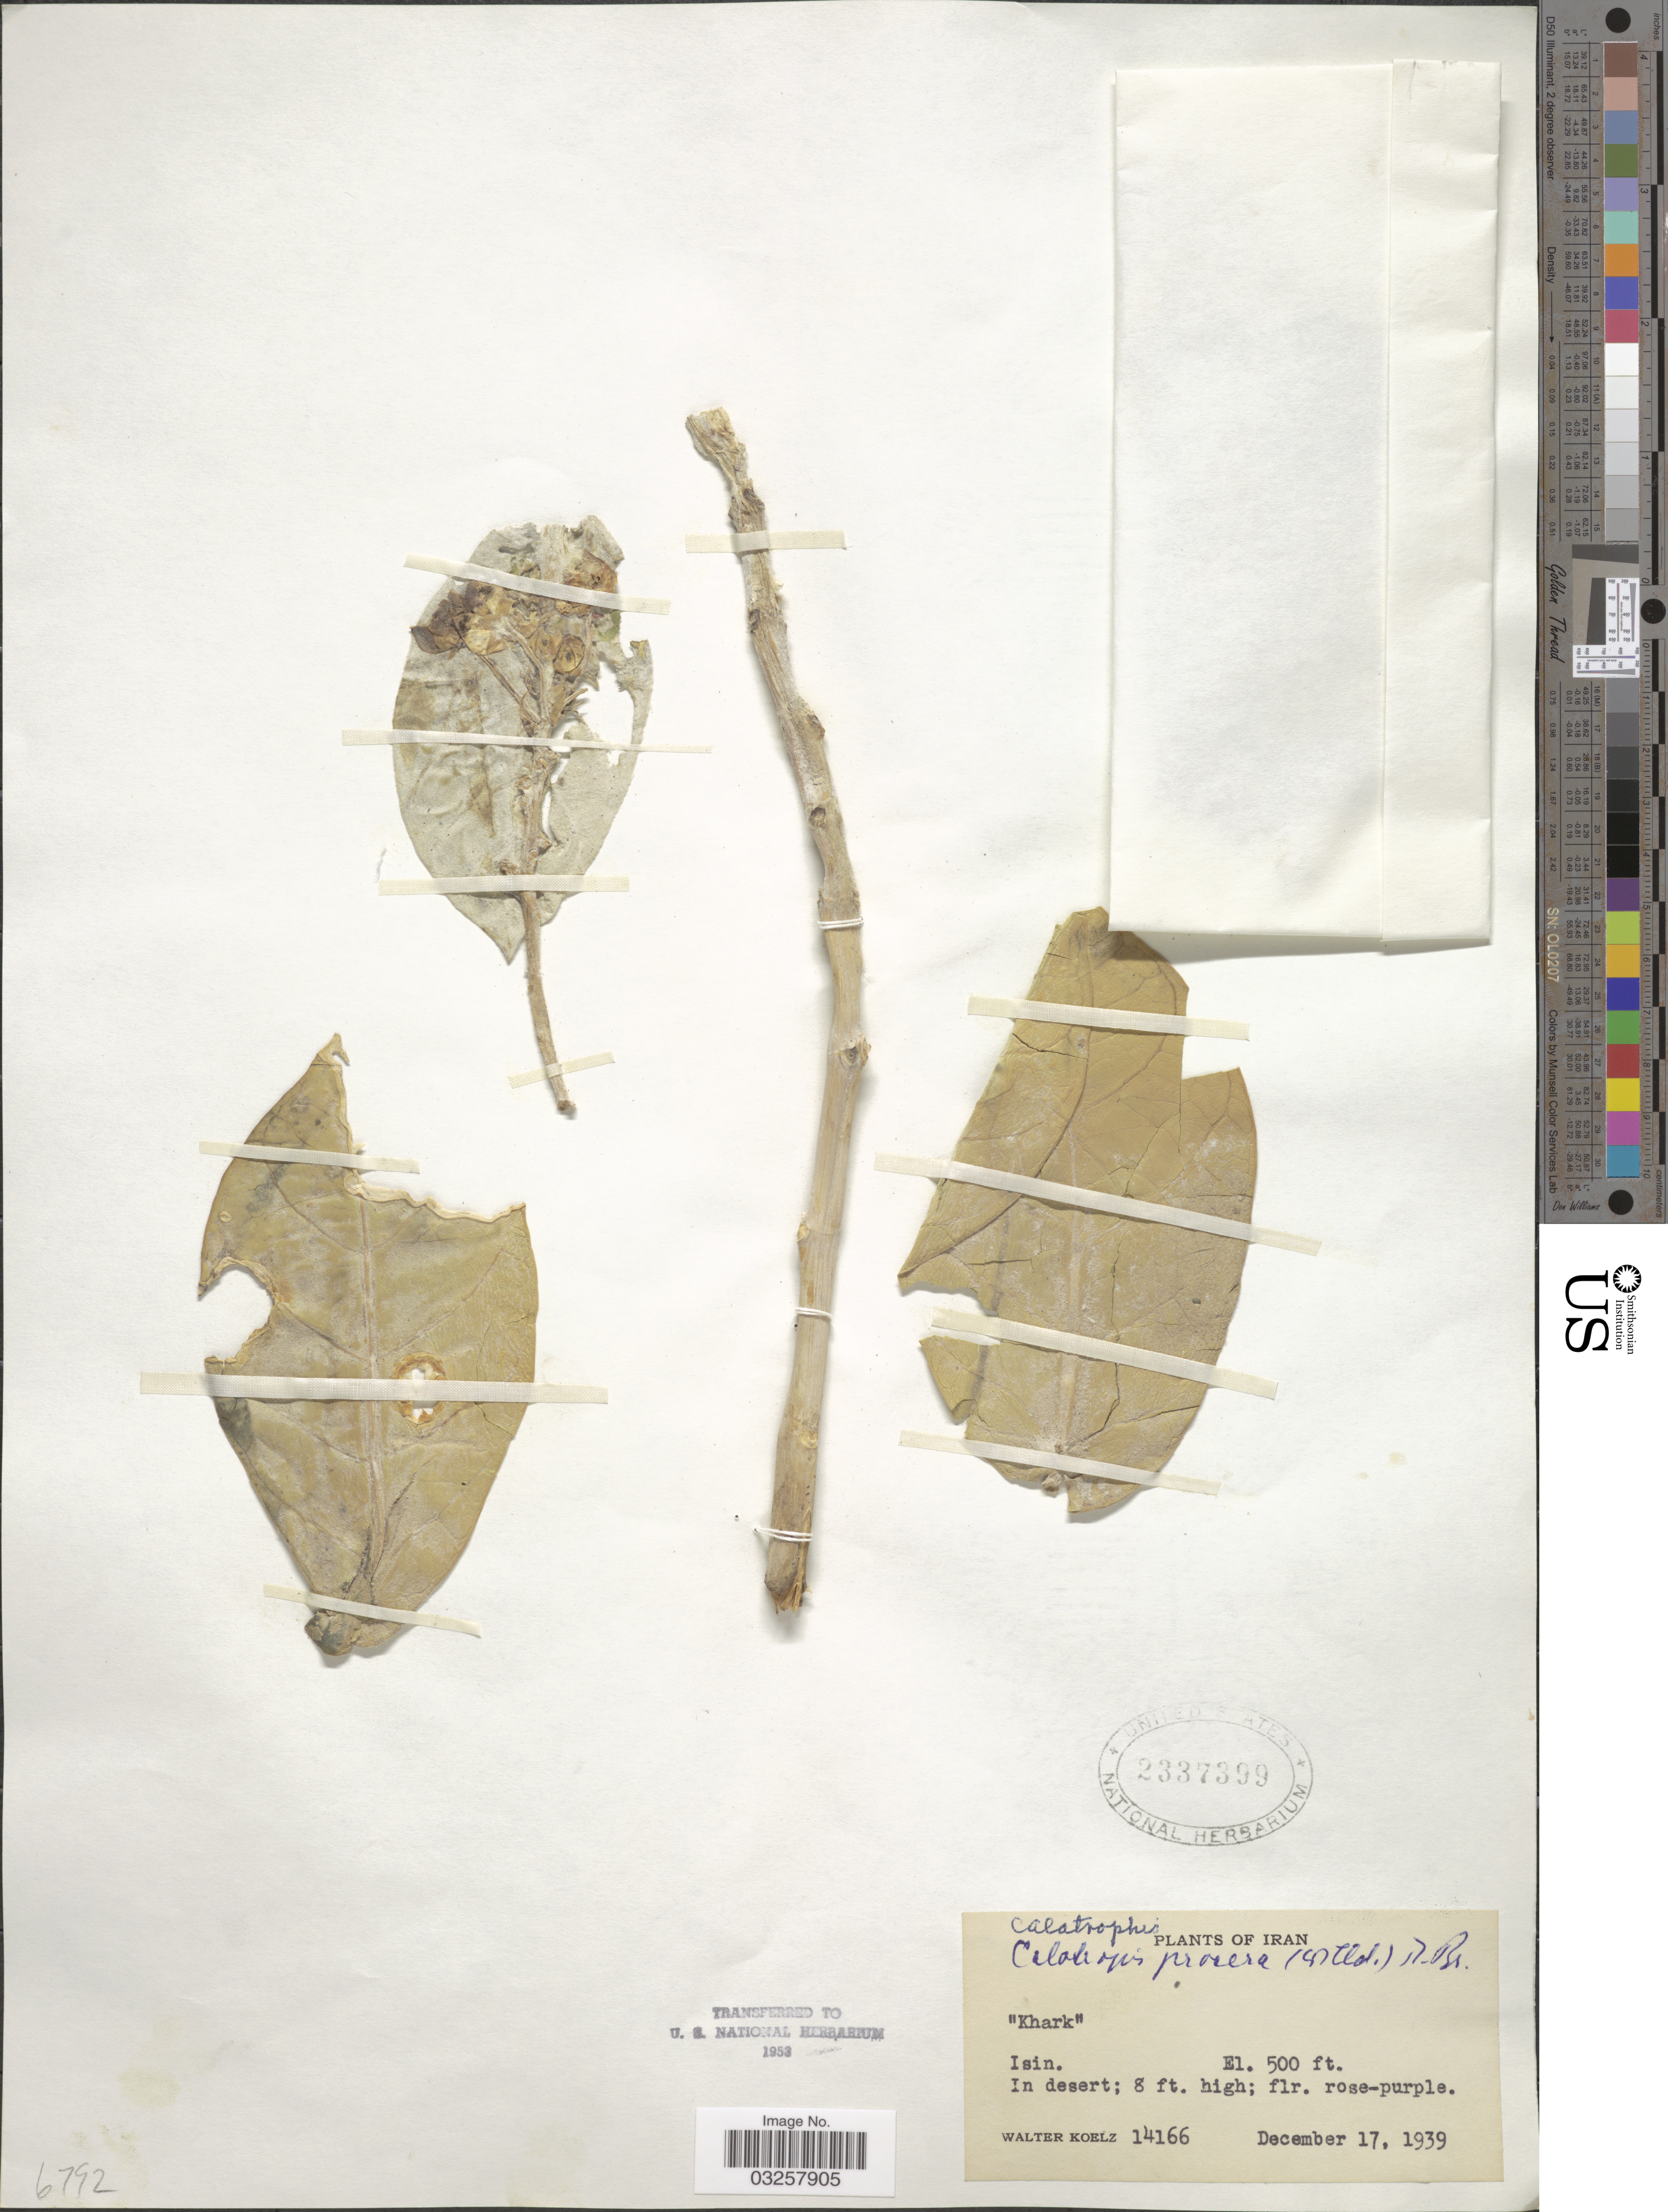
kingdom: Plantae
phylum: Tracheophyta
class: Magnoliopsida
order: Gentianales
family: Apocynaceae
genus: Calotropis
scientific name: Calotropis procera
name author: (Aiton) W.T. Aiton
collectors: W. N. Koelz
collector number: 14166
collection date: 1939-12-17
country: Iran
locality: Isin.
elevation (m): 152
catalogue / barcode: US 2337399